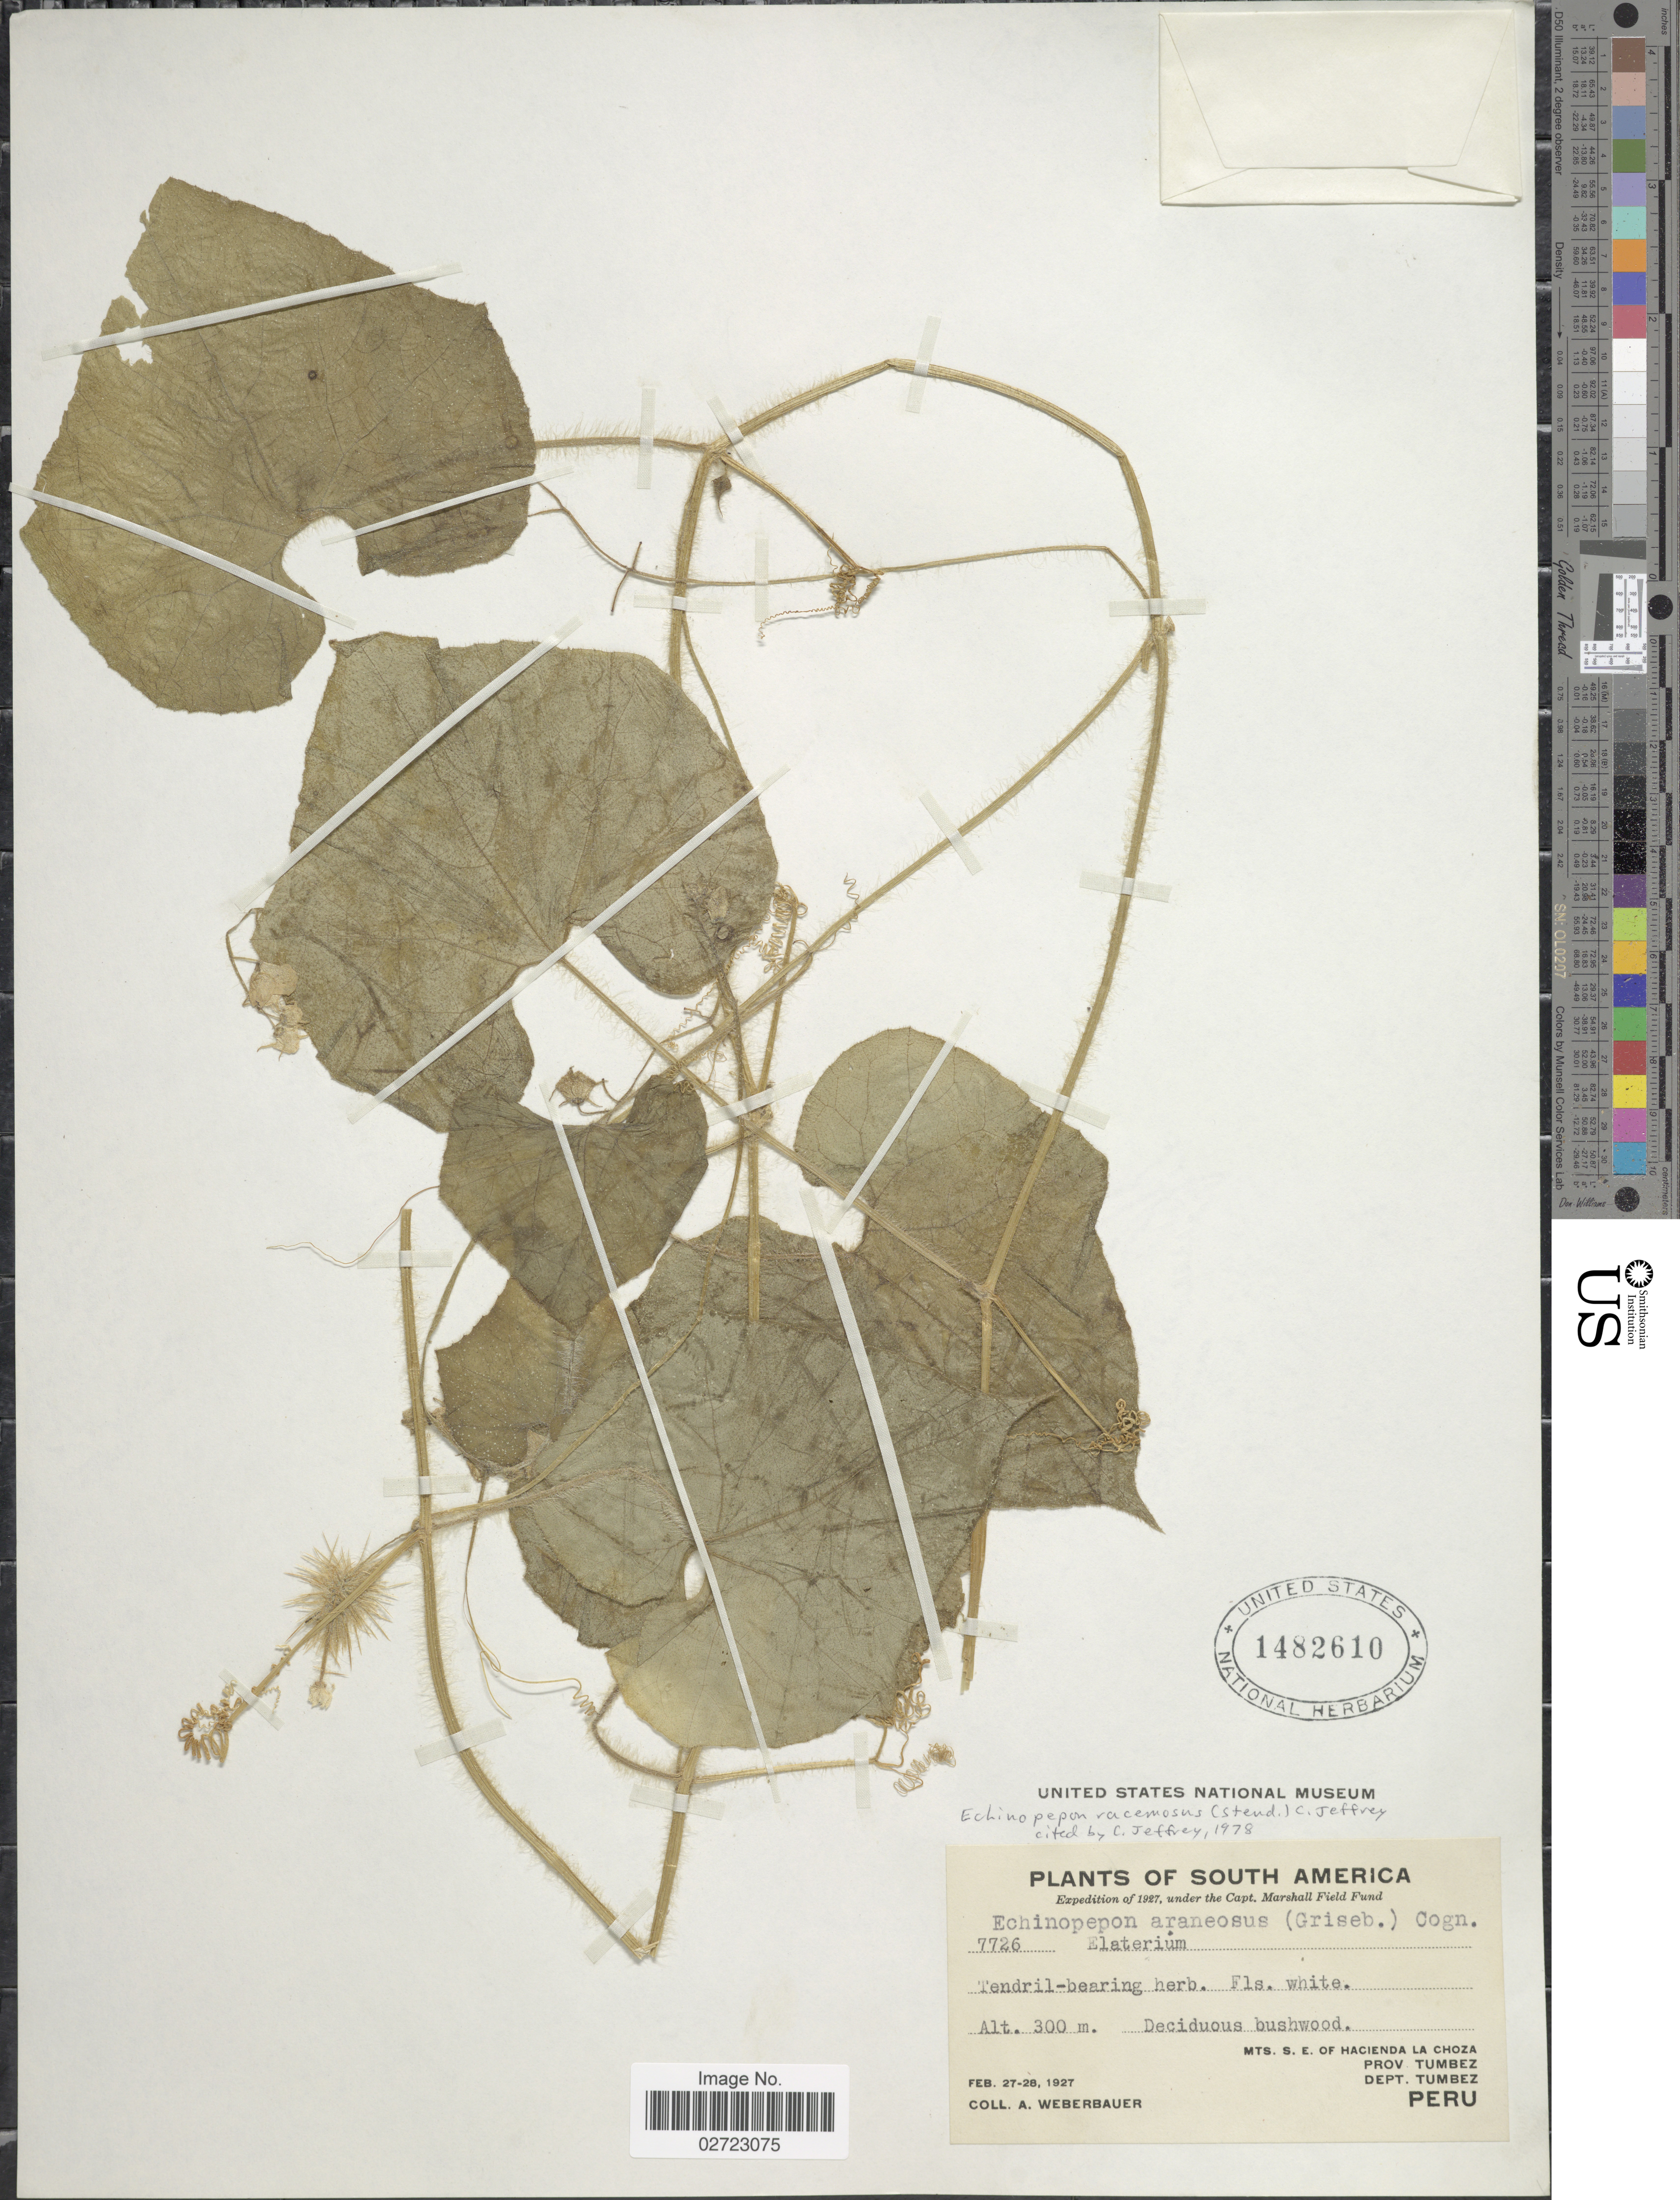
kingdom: Plantae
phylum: Tracheophyta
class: Magnoliopsida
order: Cucurbitales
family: Cucurbitaceae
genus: Echinopepon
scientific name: Echinopepon racemosus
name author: (Steud.) C. Jeffrey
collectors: A. Weberbauer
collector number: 7726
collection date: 1927-02-27/1927-02-28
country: Peru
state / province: Tumbes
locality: Mts. S. E. of Hacienda La Choza, Prov. Tumbez, Dept. Tumbez.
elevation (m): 300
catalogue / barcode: US 1482610